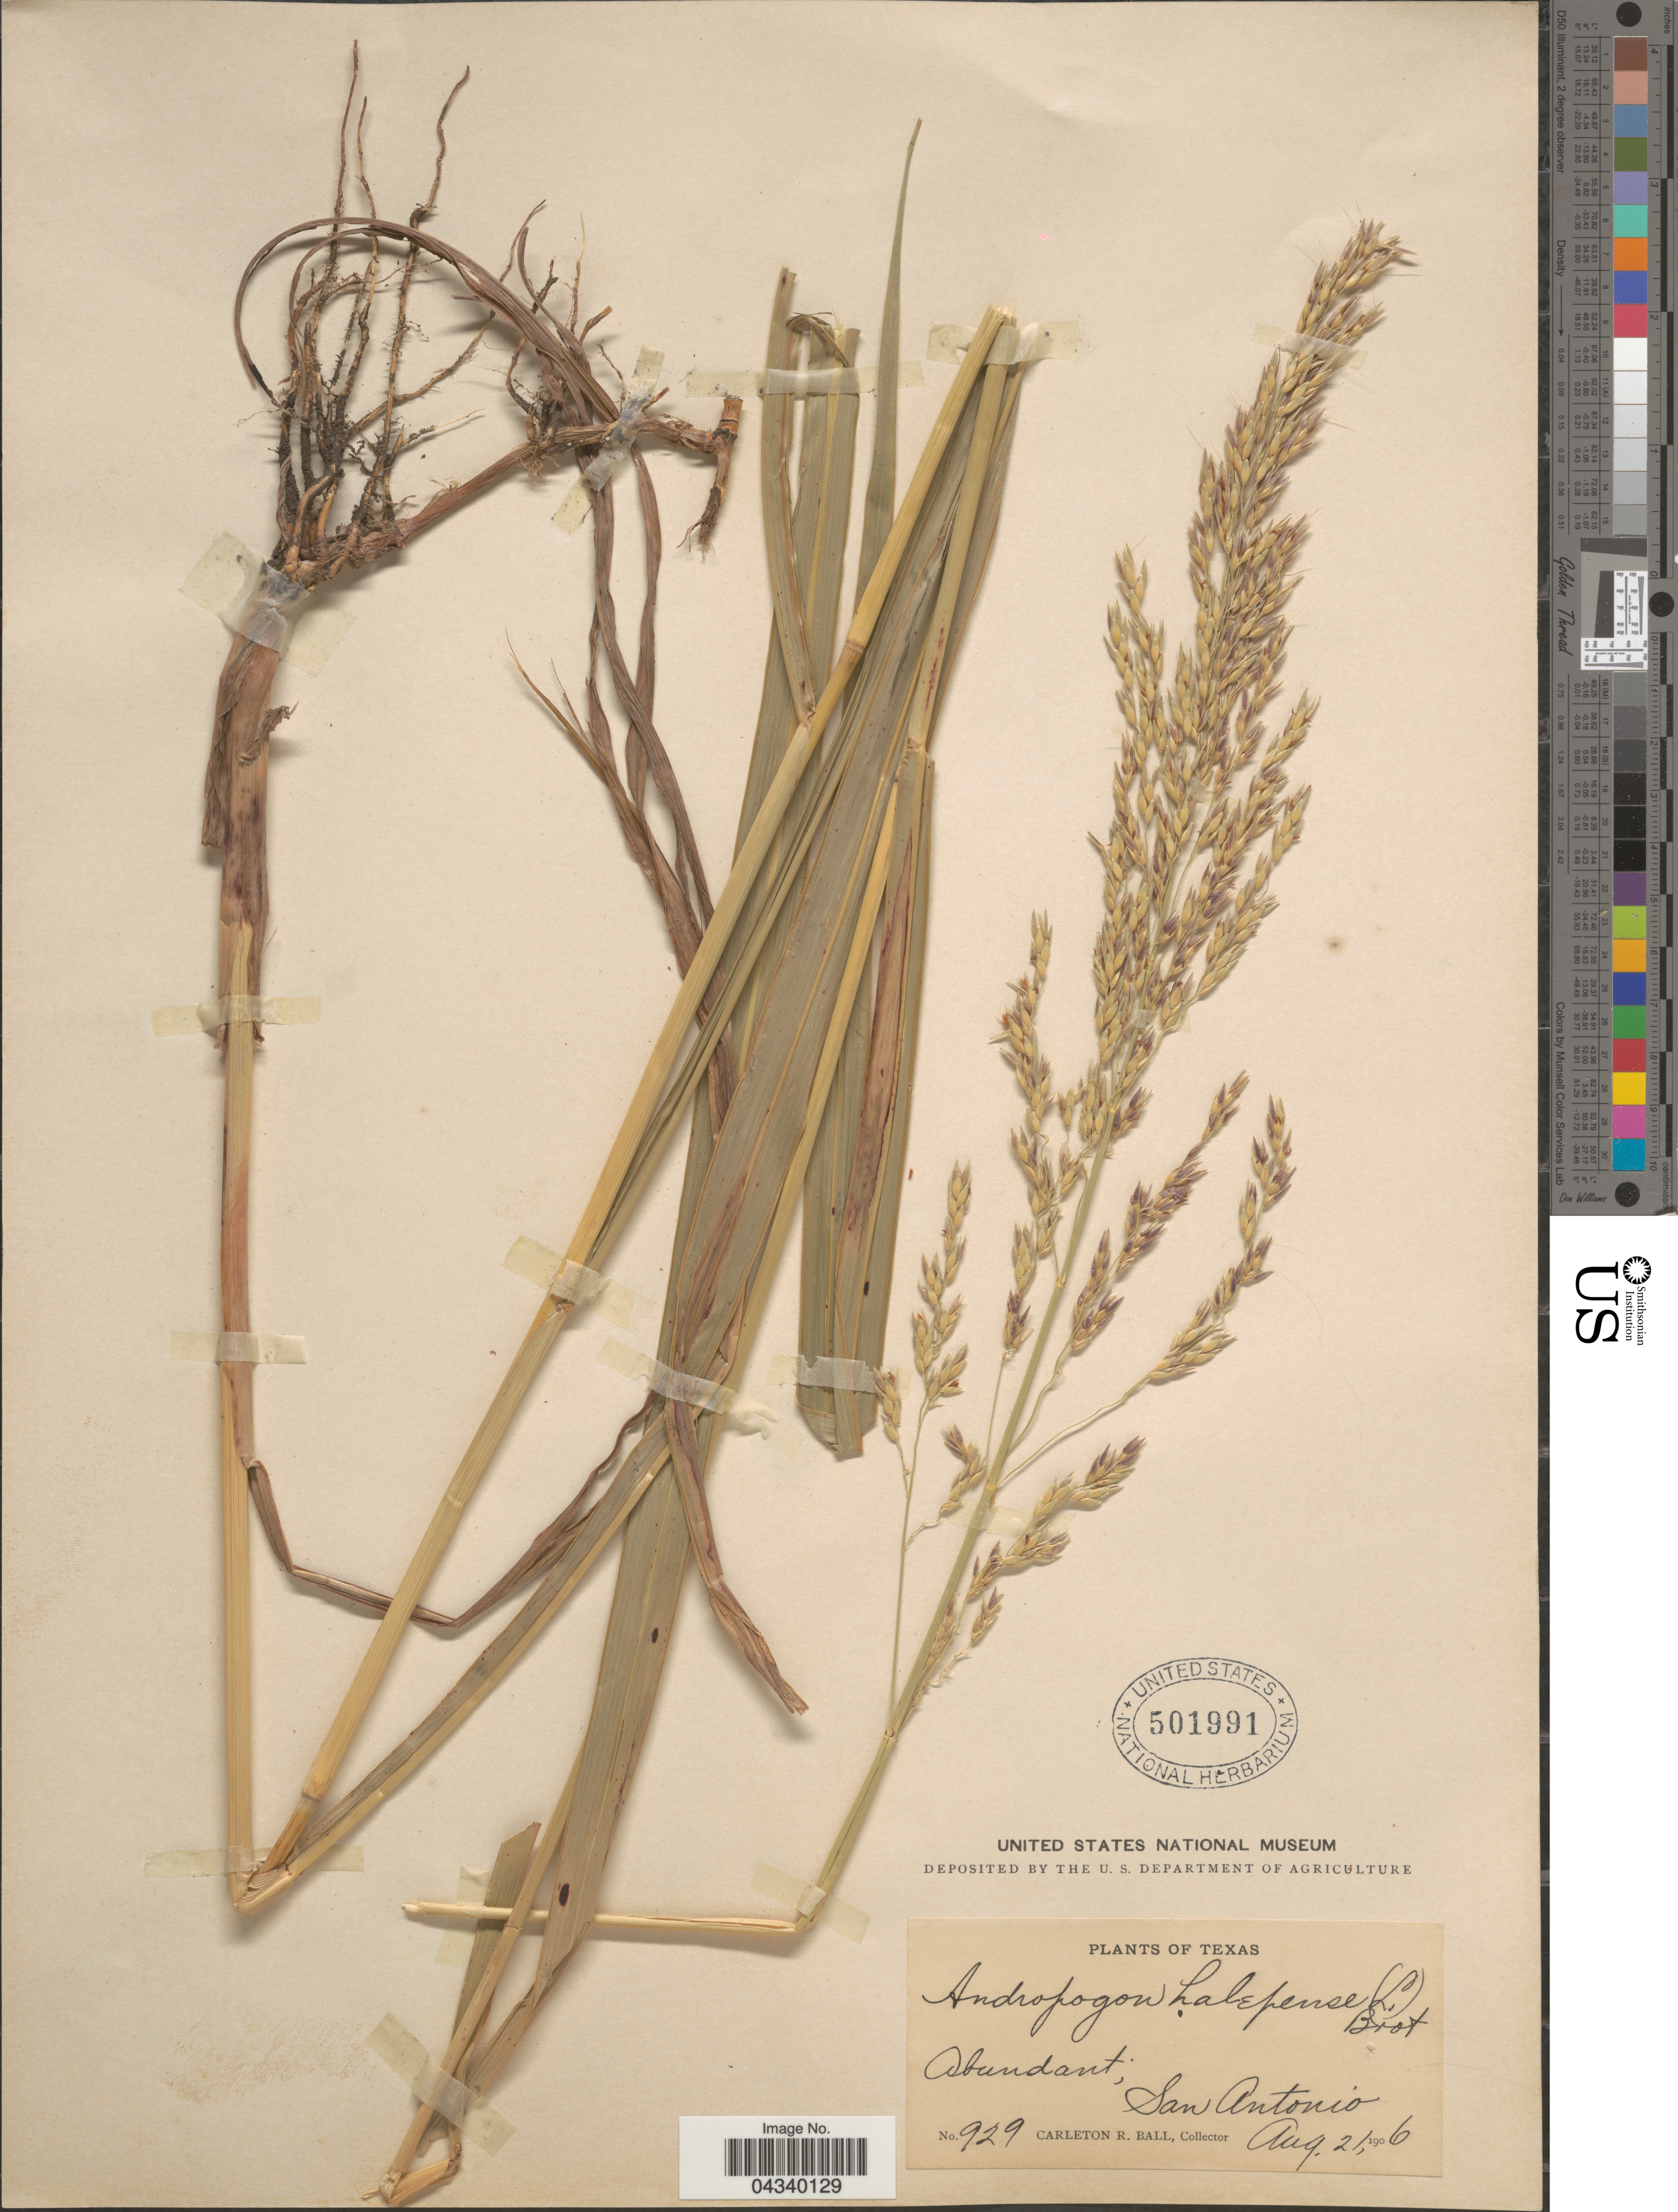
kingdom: Plantae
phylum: Tracheophyta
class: Liliopsida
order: Poales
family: Poaceae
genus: Sorghum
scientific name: Sorghum halepense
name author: (L.) Pers.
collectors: C. R. Ball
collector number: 929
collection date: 1906-08-21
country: United States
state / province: Texas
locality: San Antonio.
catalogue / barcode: US 501991